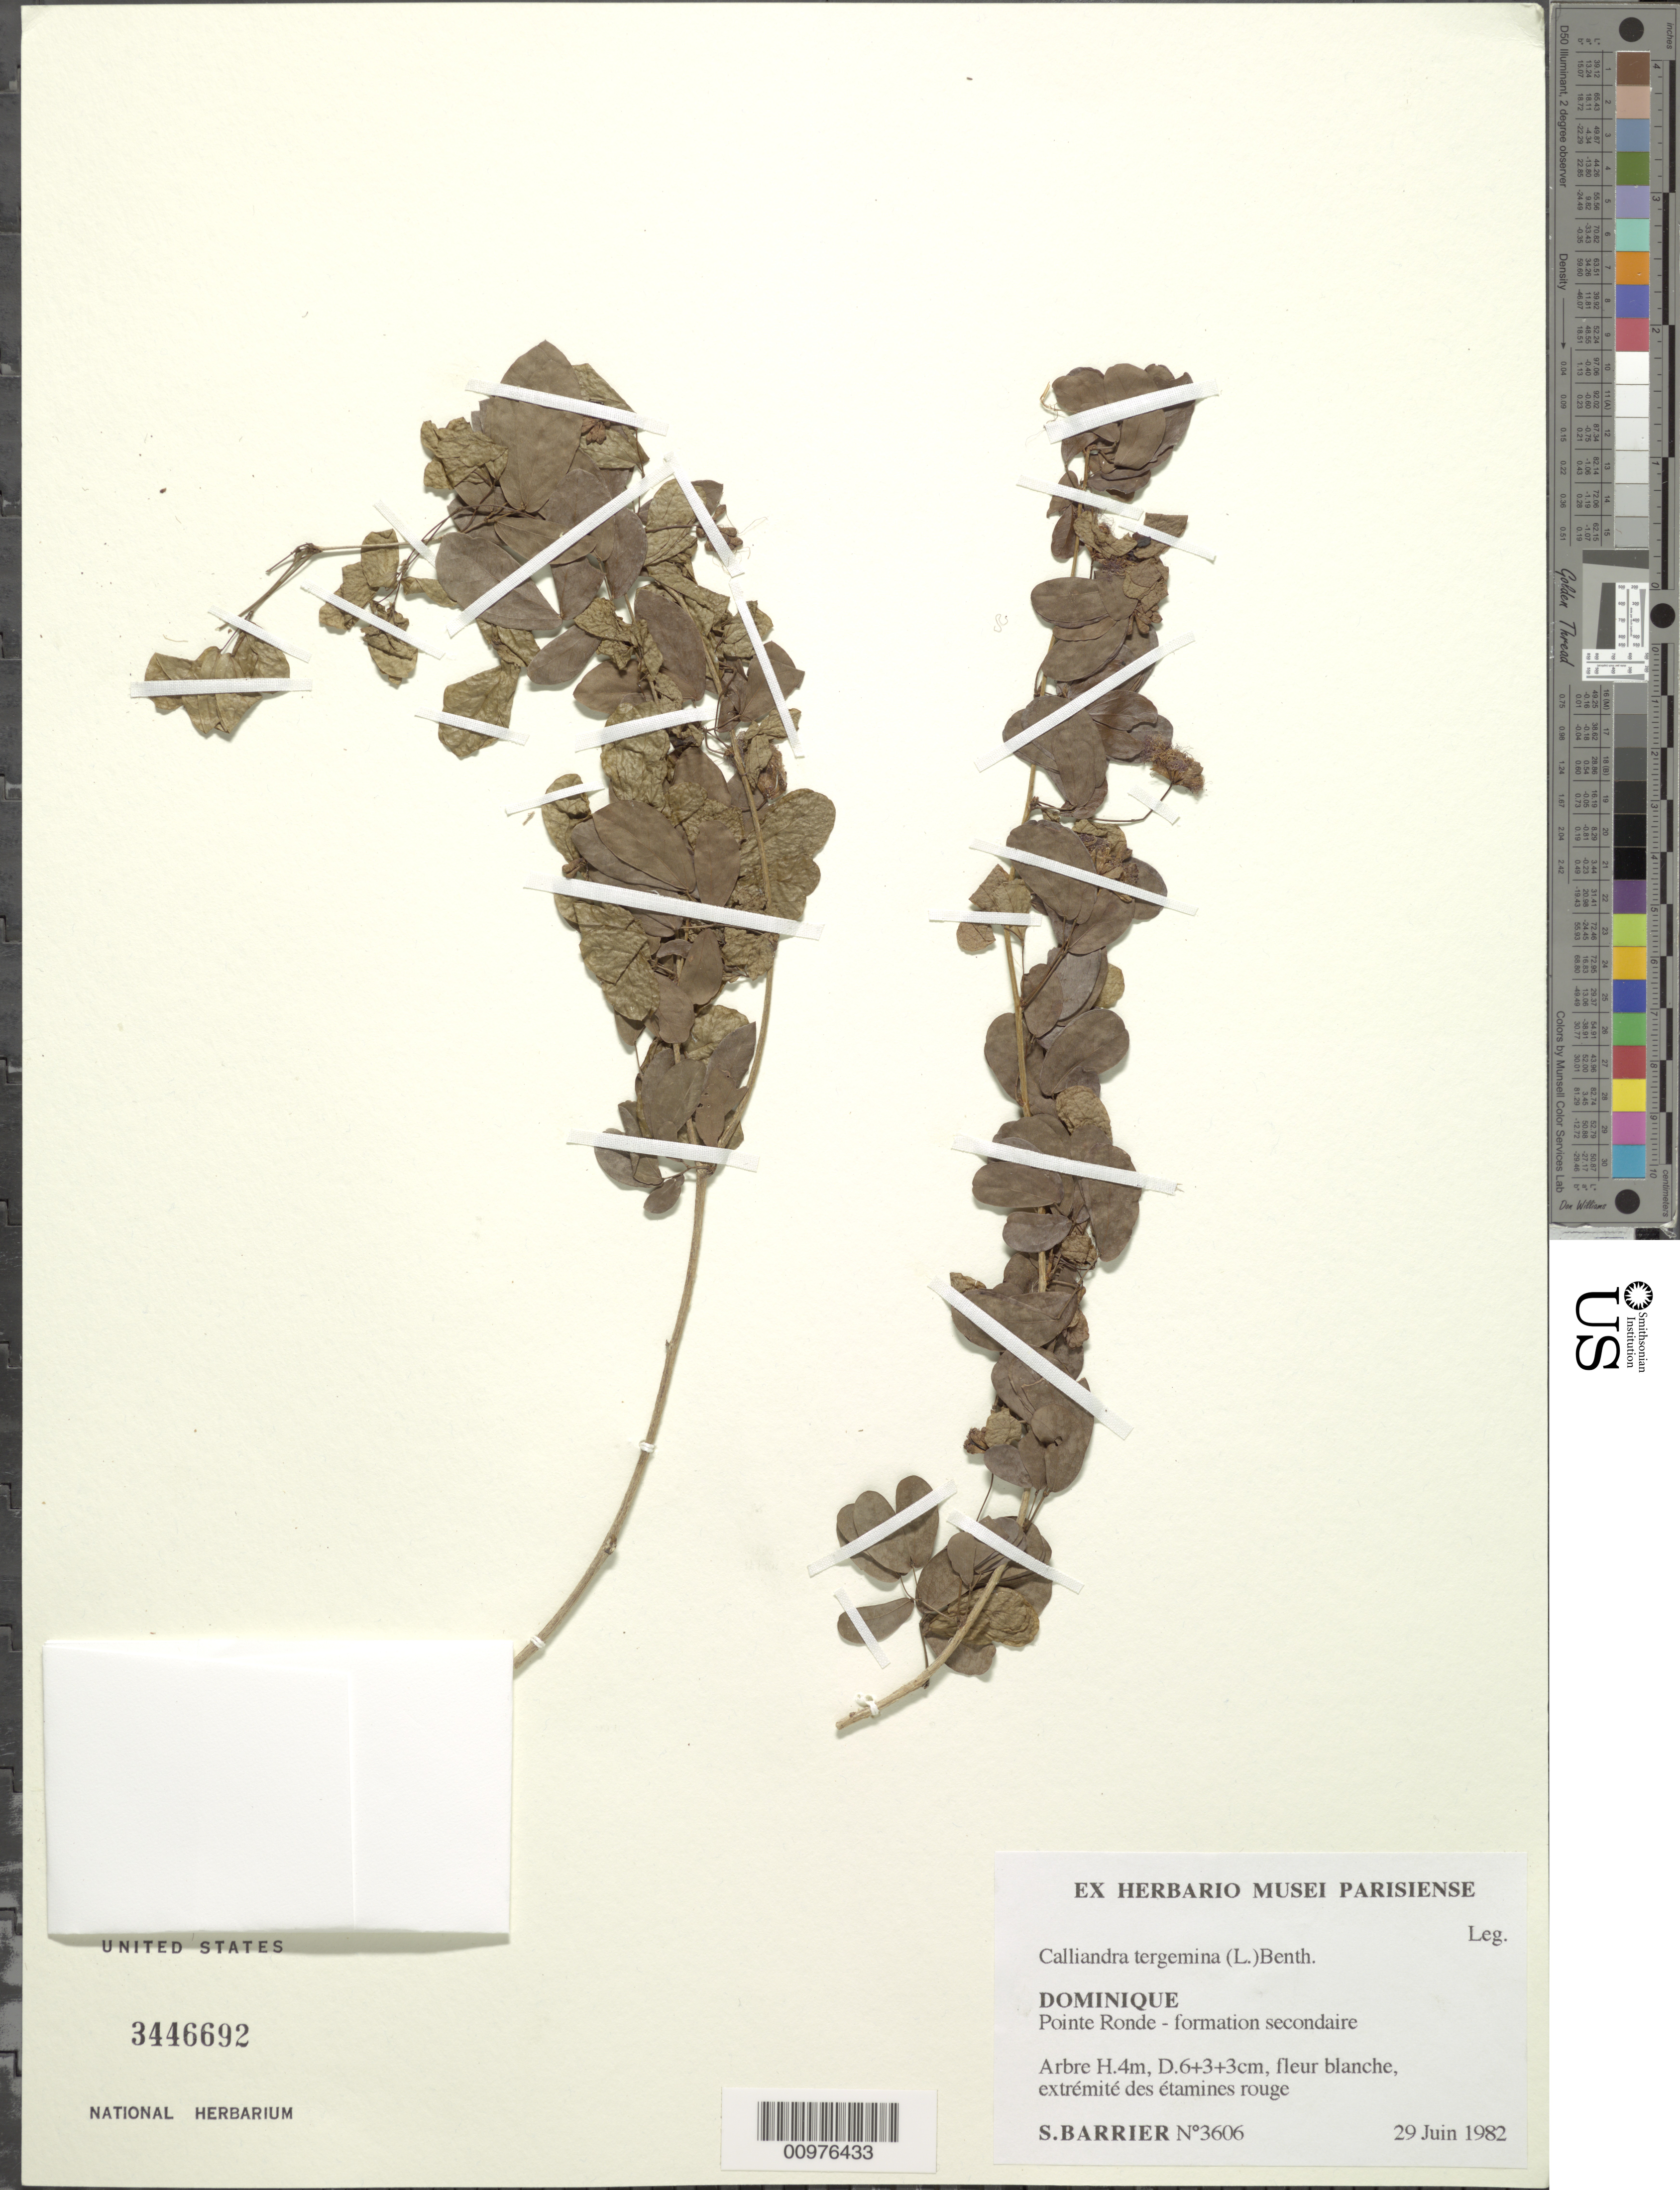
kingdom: Plantae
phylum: Tracheophyta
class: Magnoliopsida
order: Fabales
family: Fabaceae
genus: Calliandra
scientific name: Calliandra tergemina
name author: (L.) Benth.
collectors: S. Barrier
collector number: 3606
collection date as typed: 29 Jun 1982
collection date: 1982-06-29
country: Dominica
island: Dominica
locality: pointe ronde- formation secondaire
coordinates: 0 N, 0 E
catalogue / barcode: US 3446692